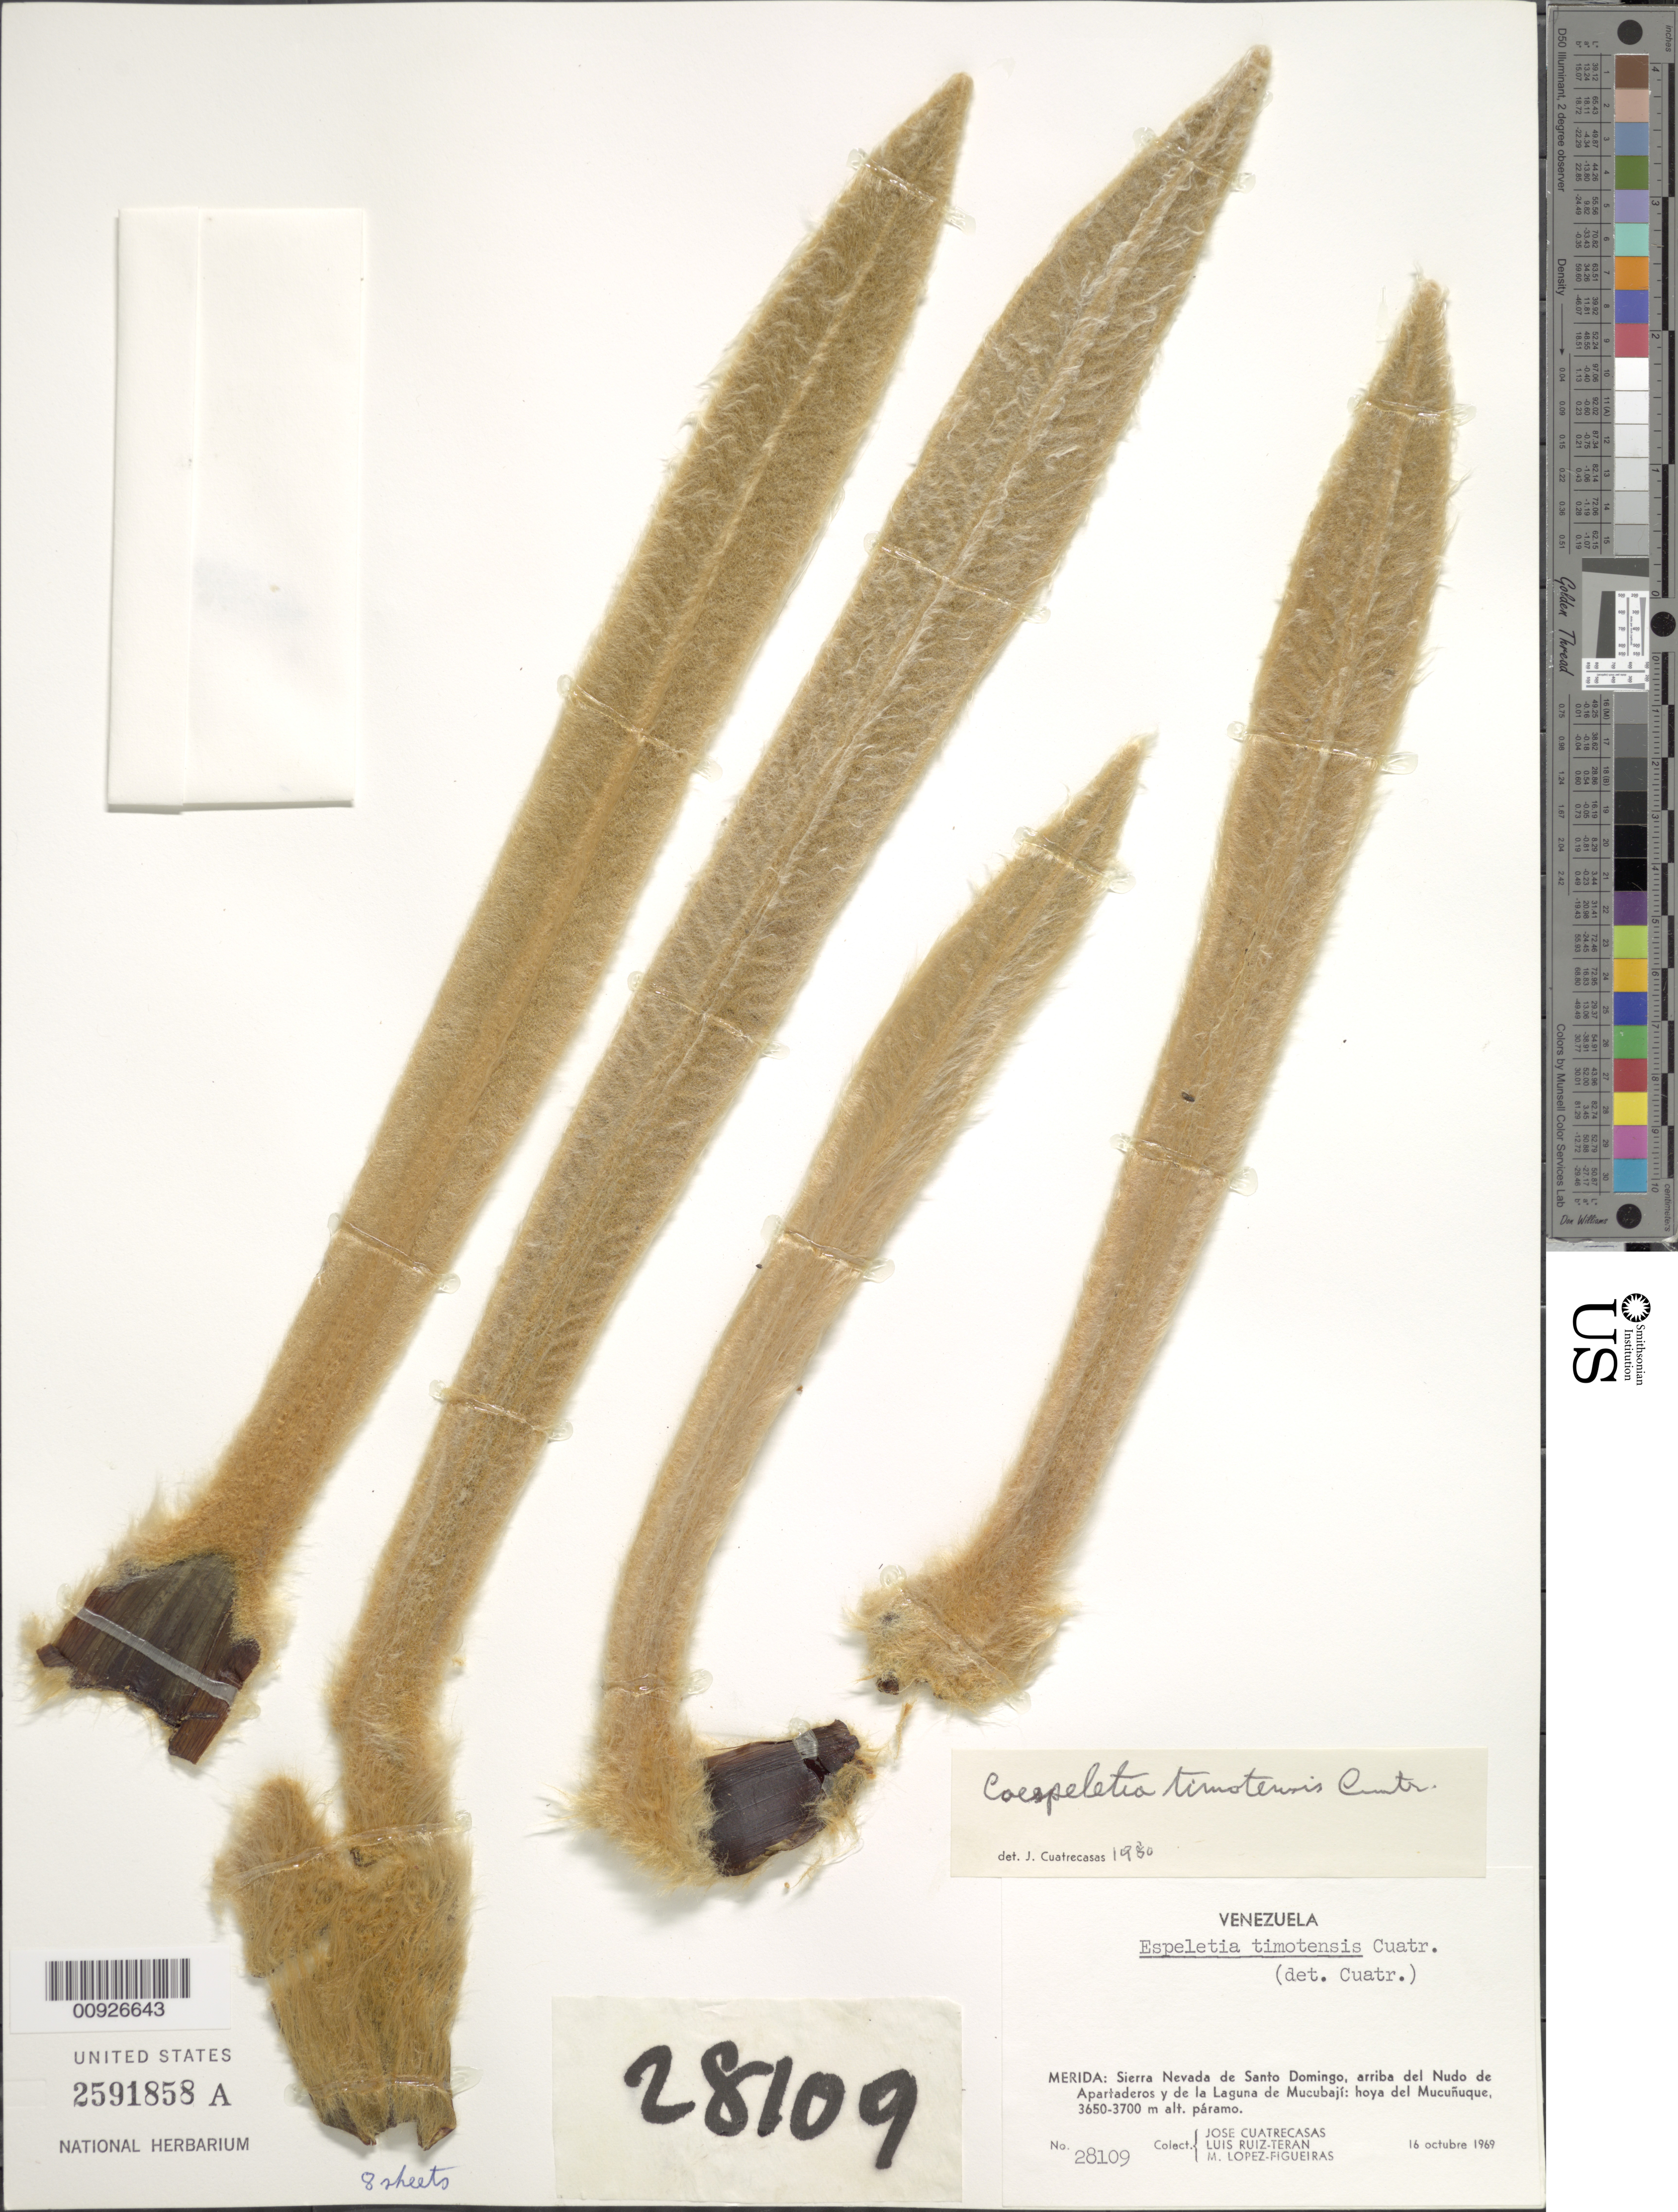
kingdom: Plantae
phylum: Tracheophyta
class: Magnoliopsida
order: Asterales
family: Asteraceae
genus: Coespeletia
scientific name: Coespeletia timotensis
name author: (Cuatrec.) Cuatrec.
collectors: J. Cuatrecasas, L. E. Ruíz-Terán & M. López Figueiras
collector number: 28109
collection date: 1969-10-16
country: Venezuela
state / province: Mérida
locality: Sierra Nevada de Santo Domingo, arriba del Nudo de Apartaderos y de la Laguna de Mucubají: hoya del Mucuñuque.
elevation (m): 3650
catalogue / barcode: US 2591858A